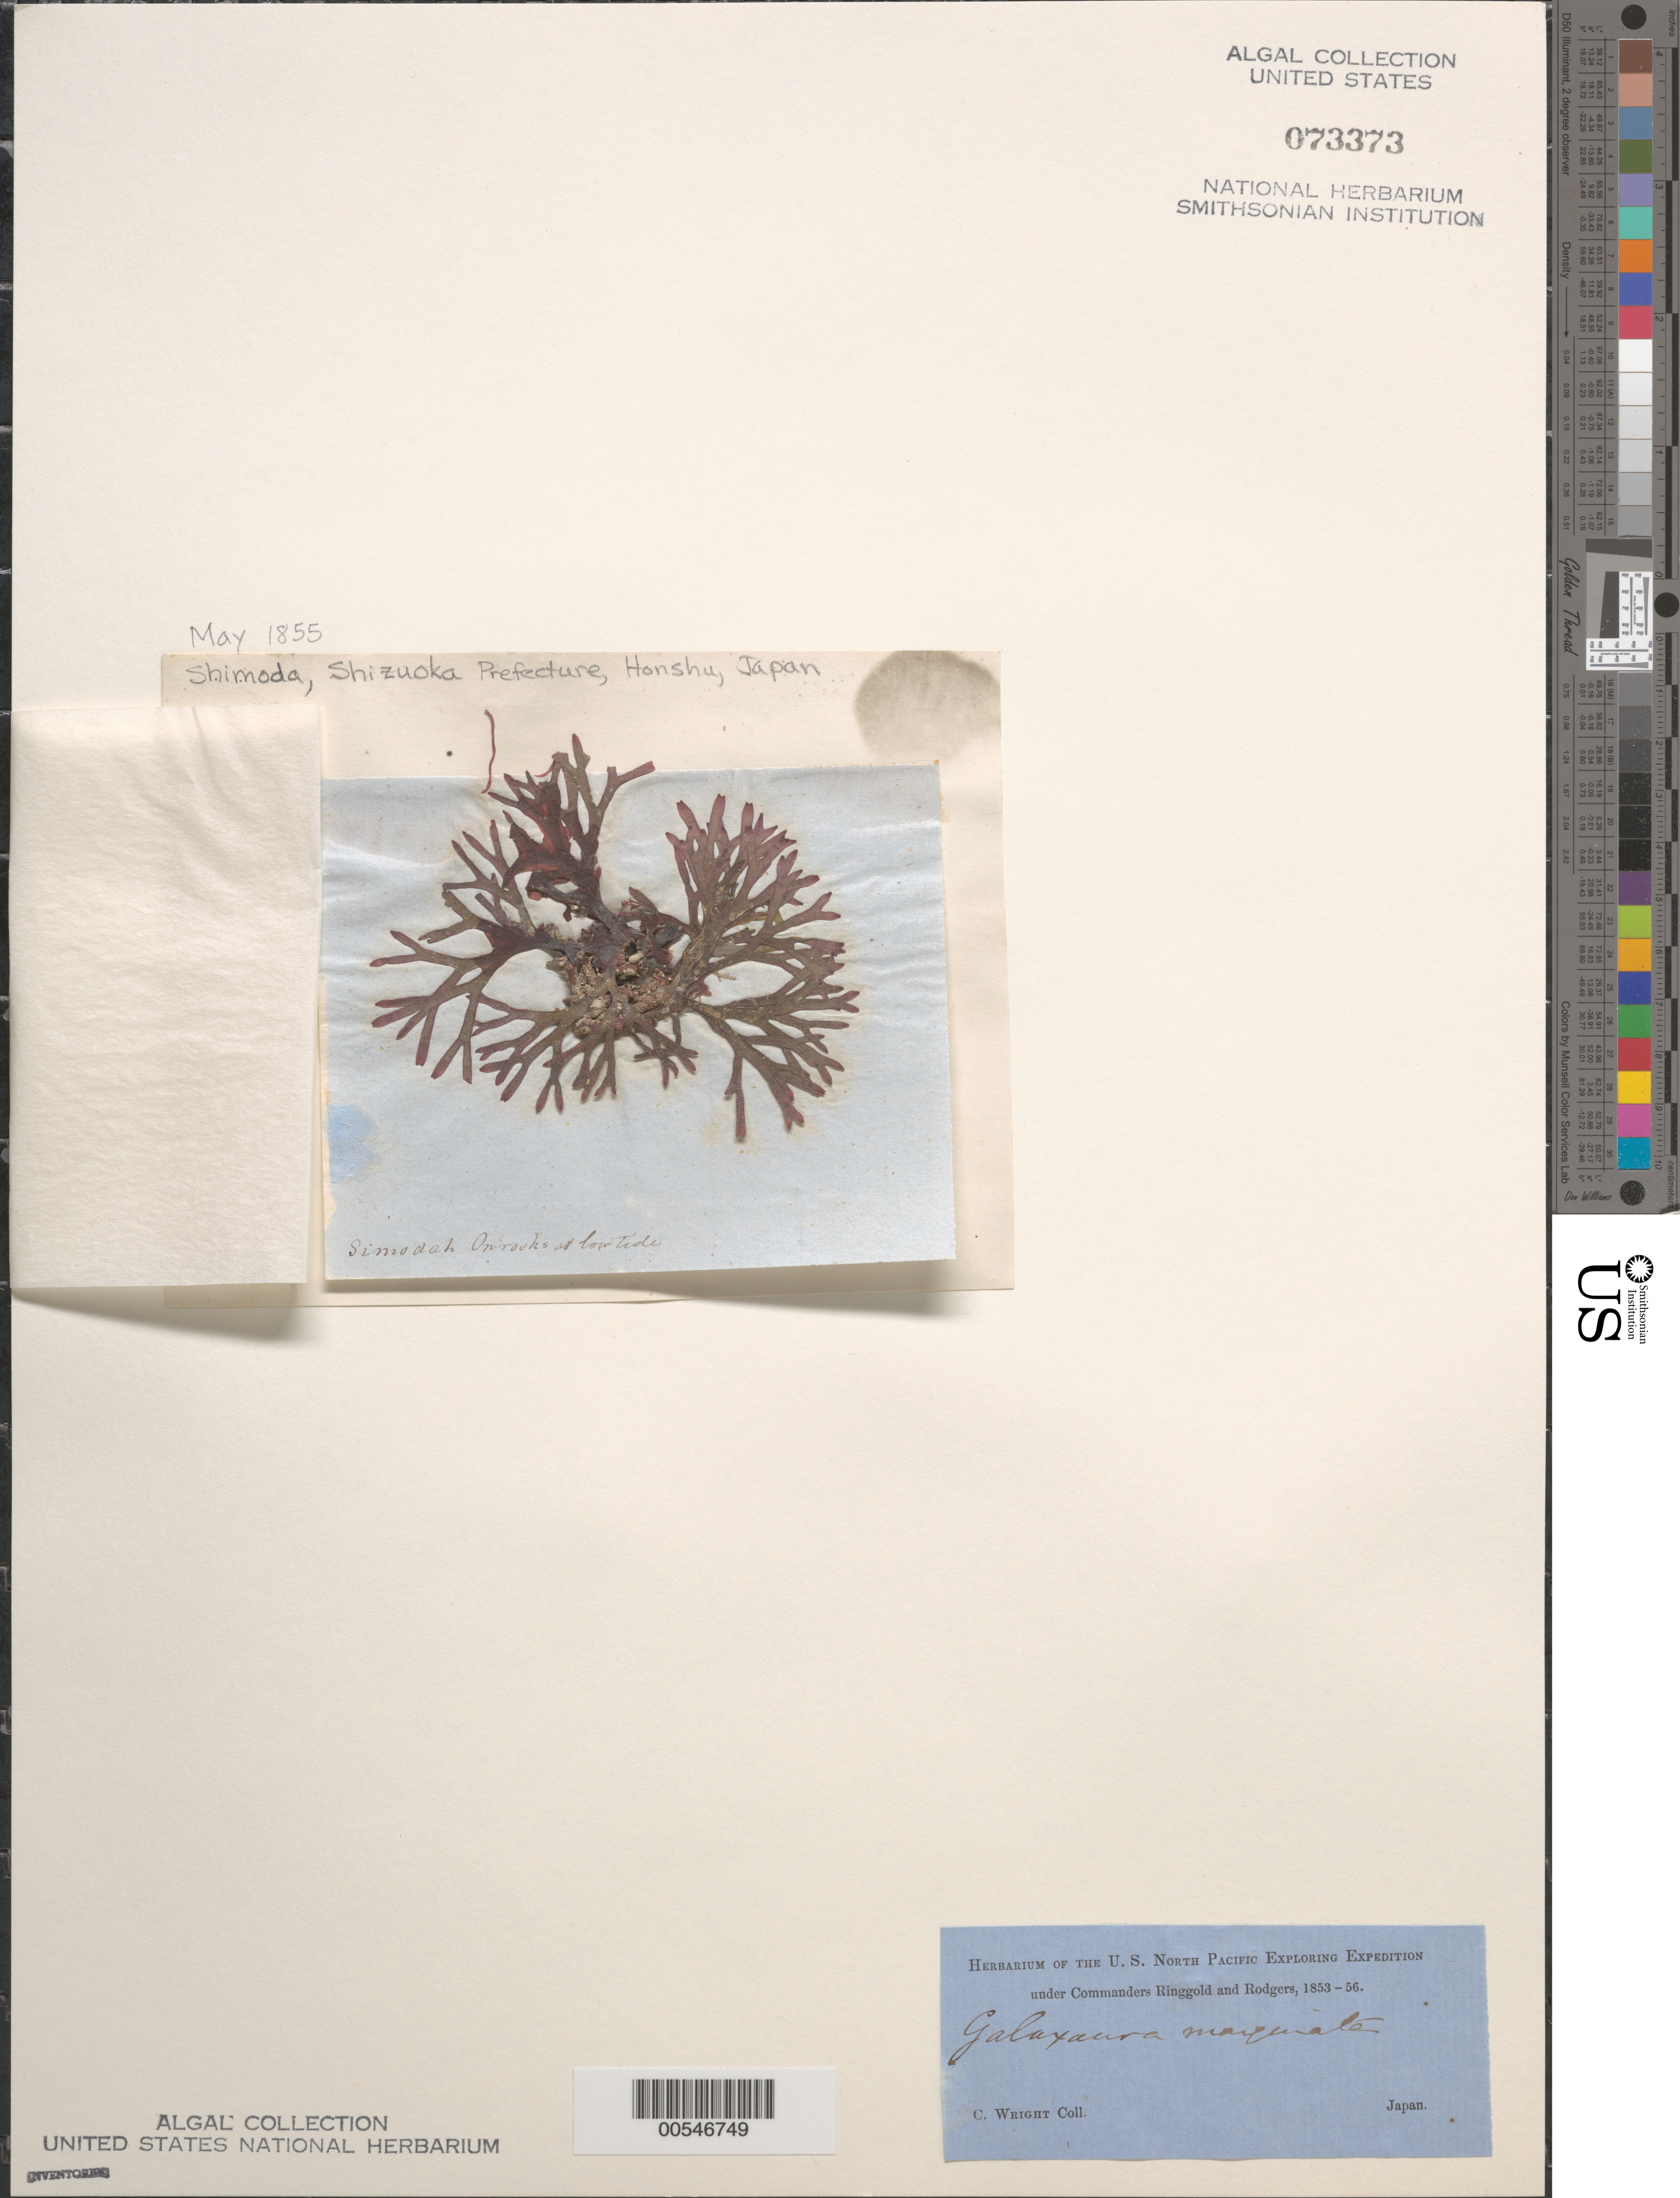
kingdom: Plantae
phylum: Rhodophyta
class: Florideophyceae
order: Nemaliales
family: Galaxauraceae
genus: Galaxaura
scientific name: Galaxaura marginata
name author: (J. Ellis & Sol.) J.V.Lamouroux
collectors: C. Wright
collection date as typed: May 1855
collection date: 1855-05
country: Japan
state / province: Sizuoka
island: Honshu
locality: Shimoda (Simodah)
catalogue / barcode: US 73373